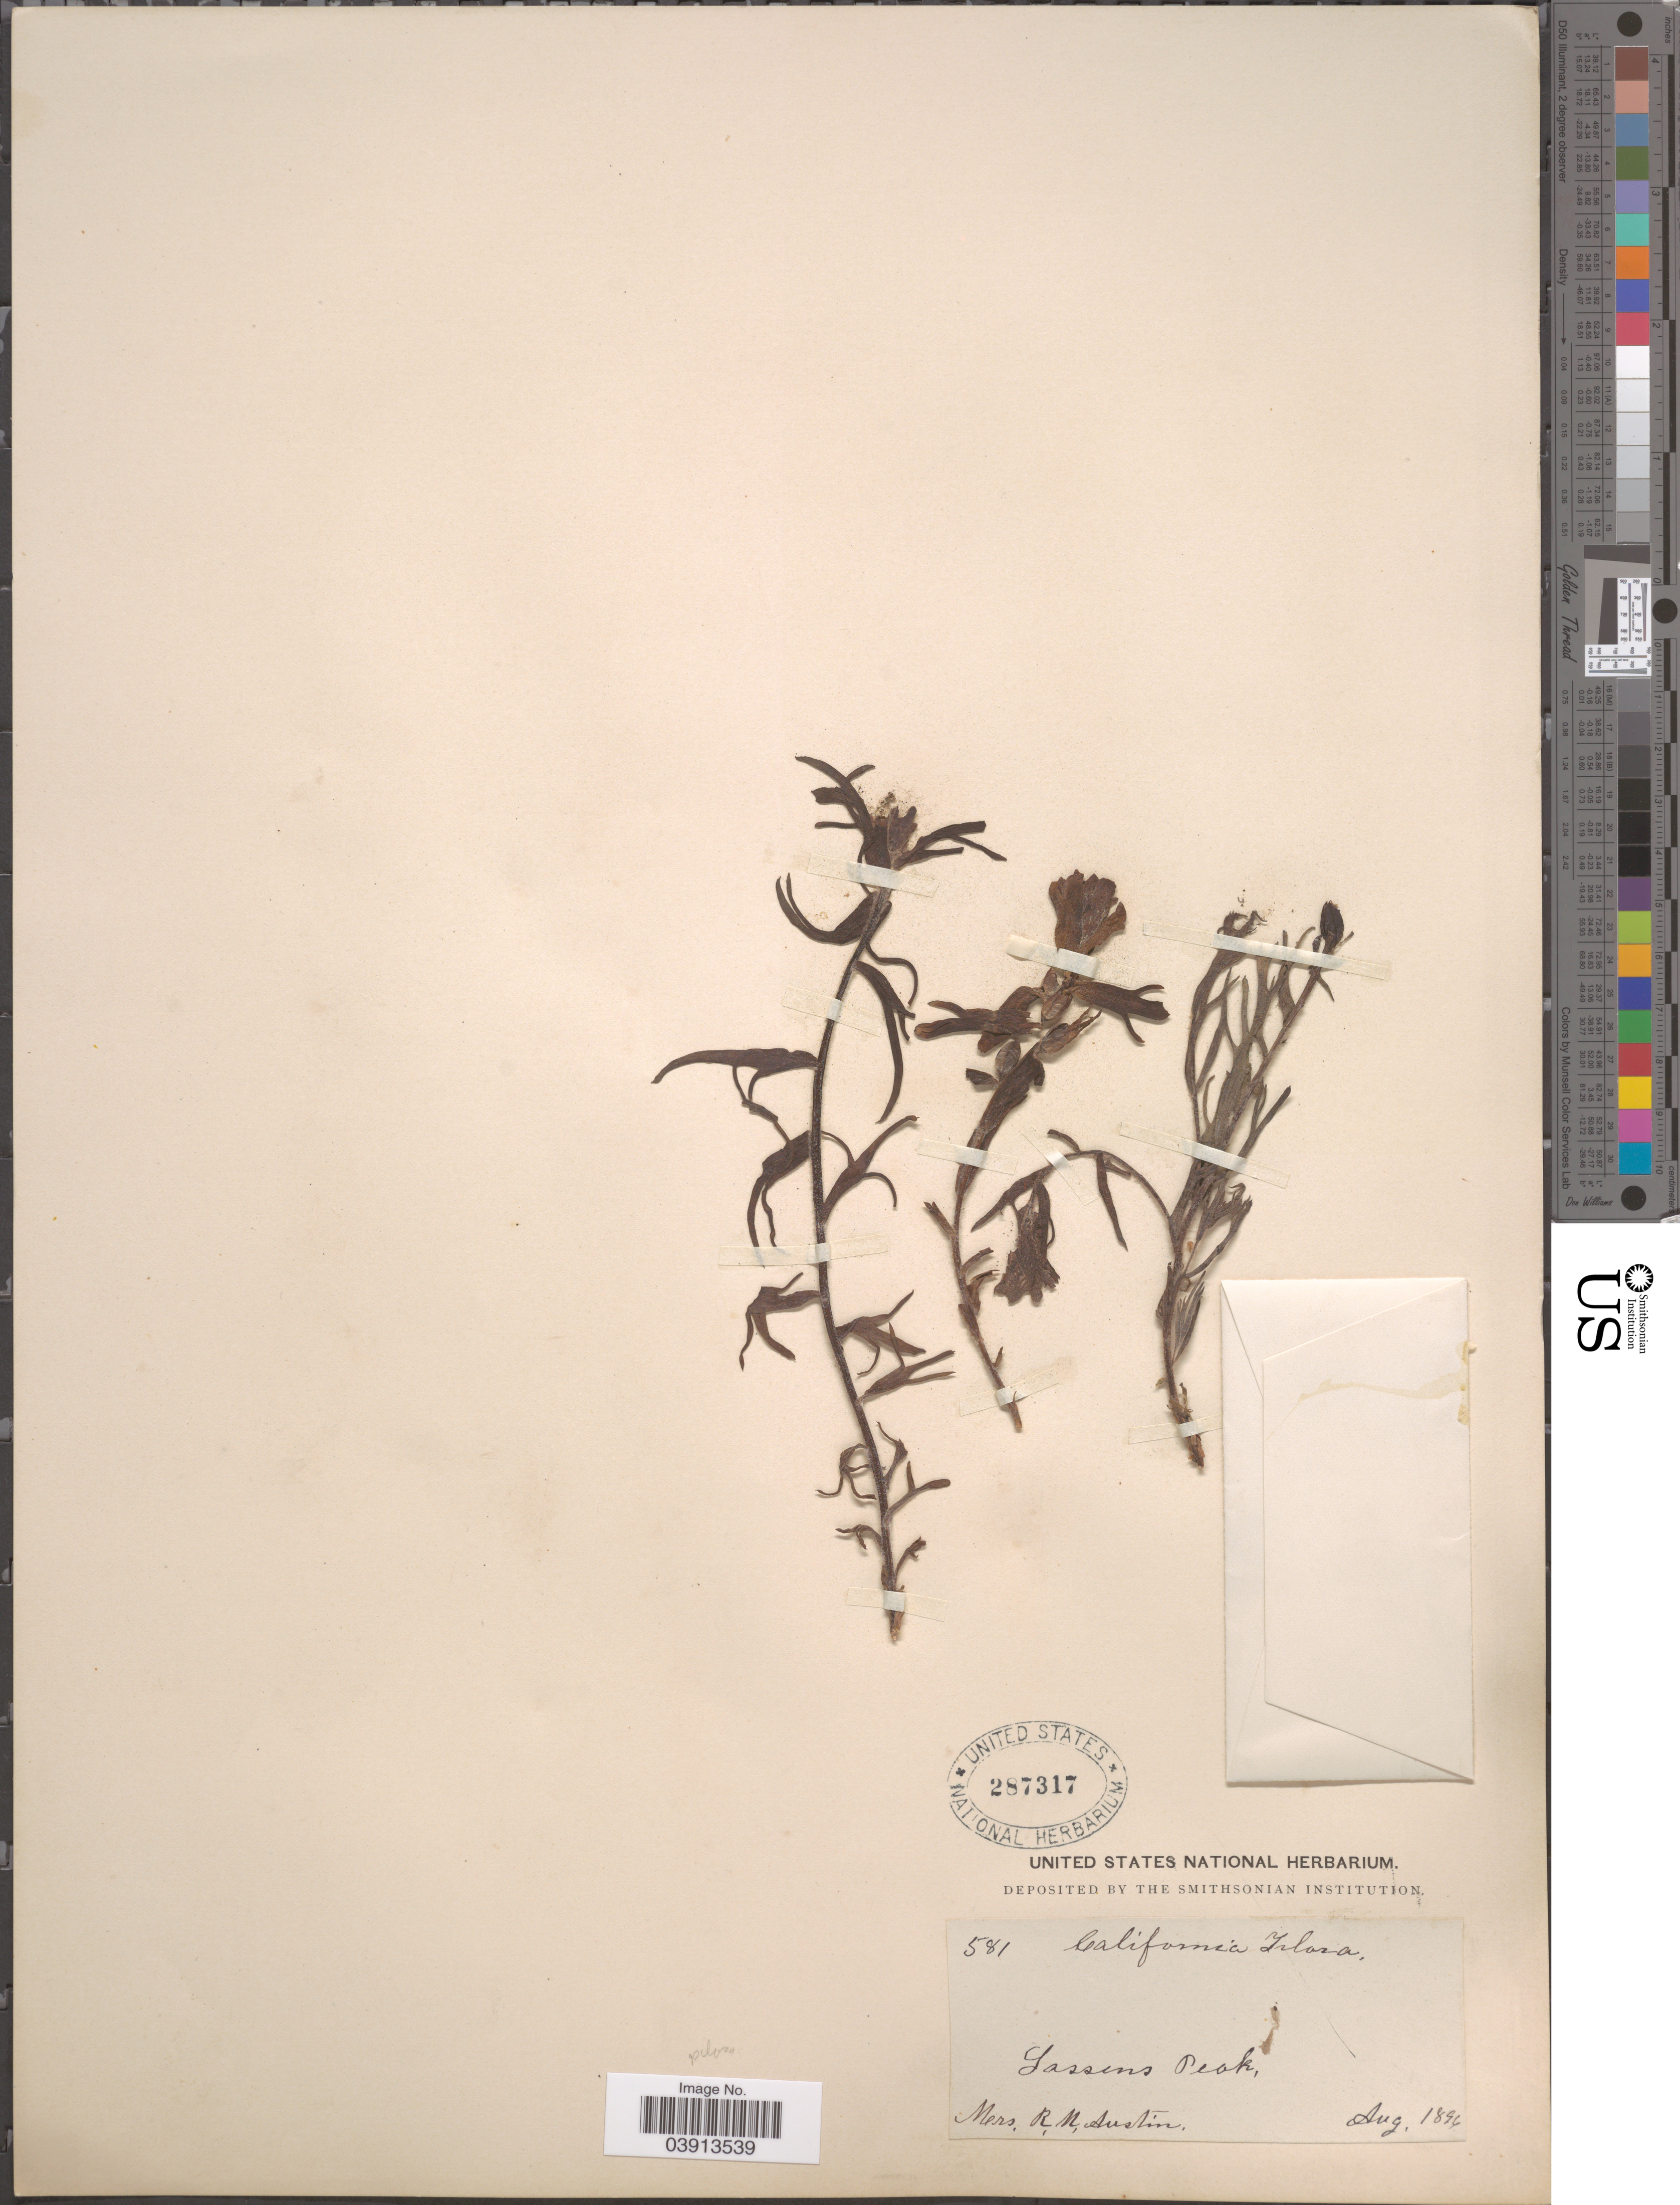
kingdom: Plantae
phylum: Tracheophyta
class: Magnoliopsida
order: Lamiales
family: Orobanchaceae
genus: Castilleja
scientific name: Castilleja pilosa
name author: (S. Watson) Rydb.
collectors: R. Austin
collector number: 581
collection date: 1894-08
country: United States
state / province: California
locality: Lassens Peak.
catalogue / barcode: US 287317